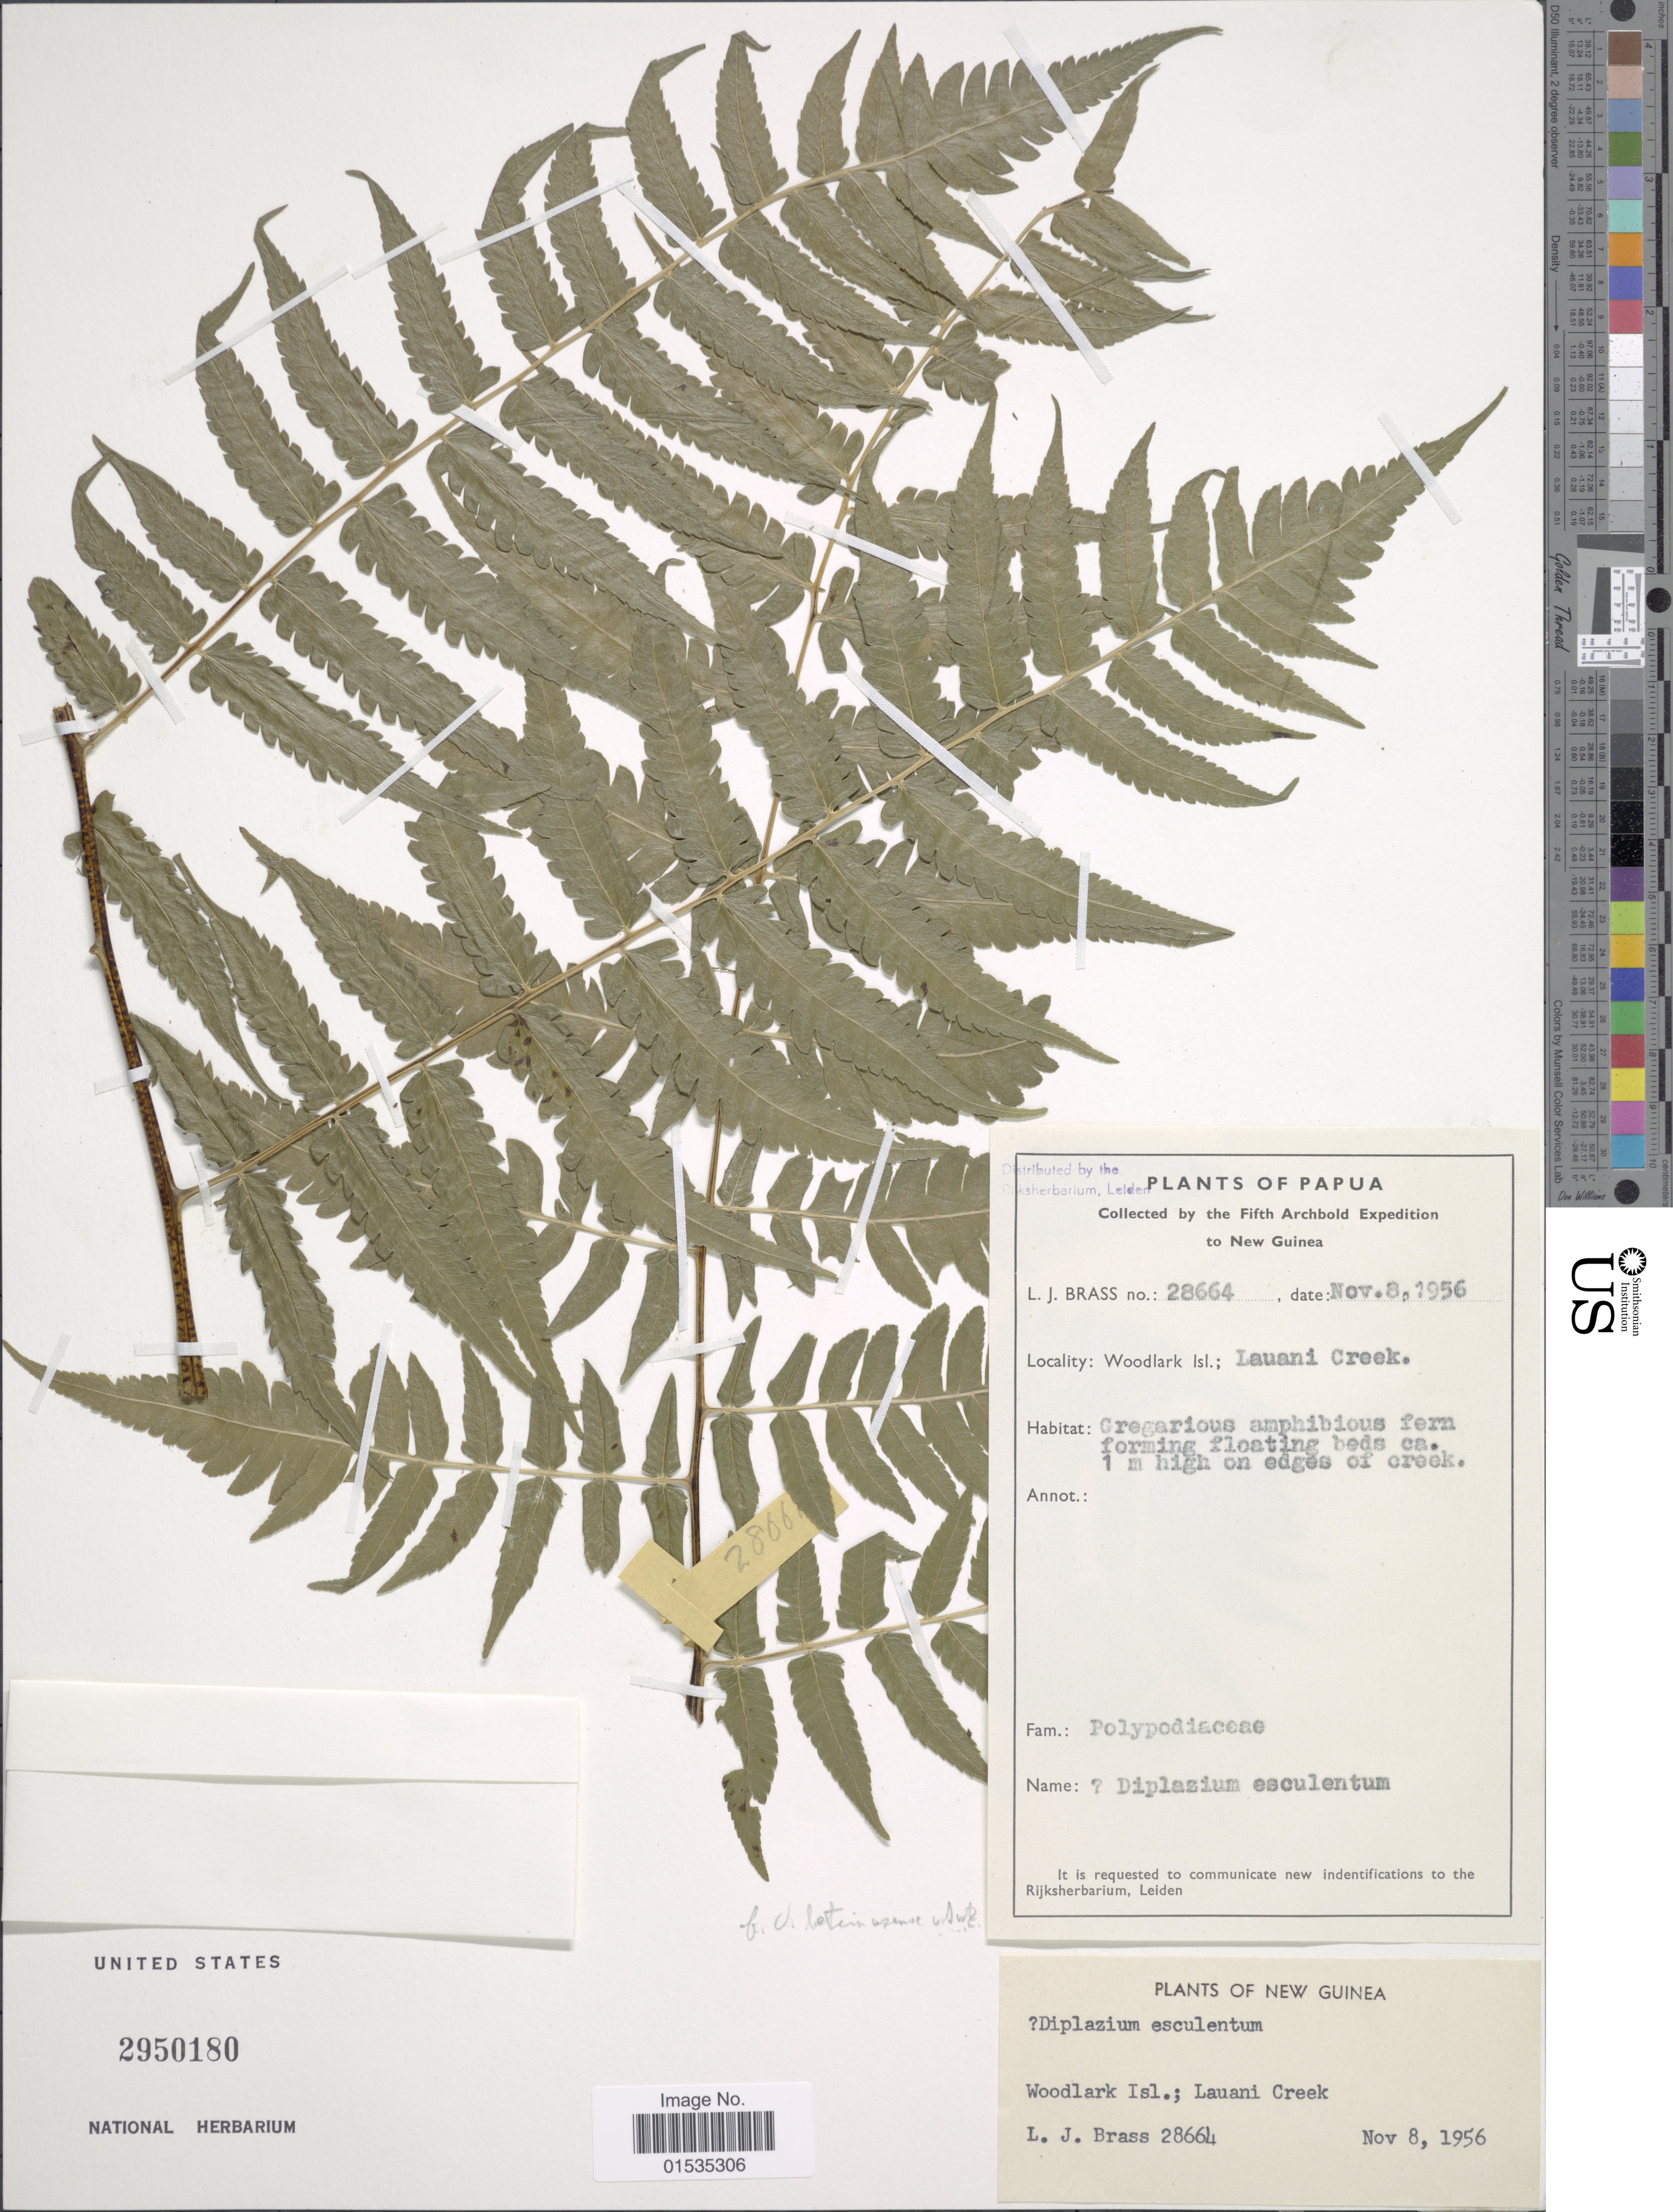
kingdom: Plantae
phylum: Tracheophyta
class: Polypodiopsida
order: Polypodiales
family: Athyriaceae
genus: Diplazium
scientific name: Diplazium sp.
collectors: L. J. Brass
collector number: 28664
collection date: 1956-11-08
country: Papua New Guinea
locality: New Guinea, Woodlark Isl,; Lauani Creek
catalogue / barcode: US 2950180